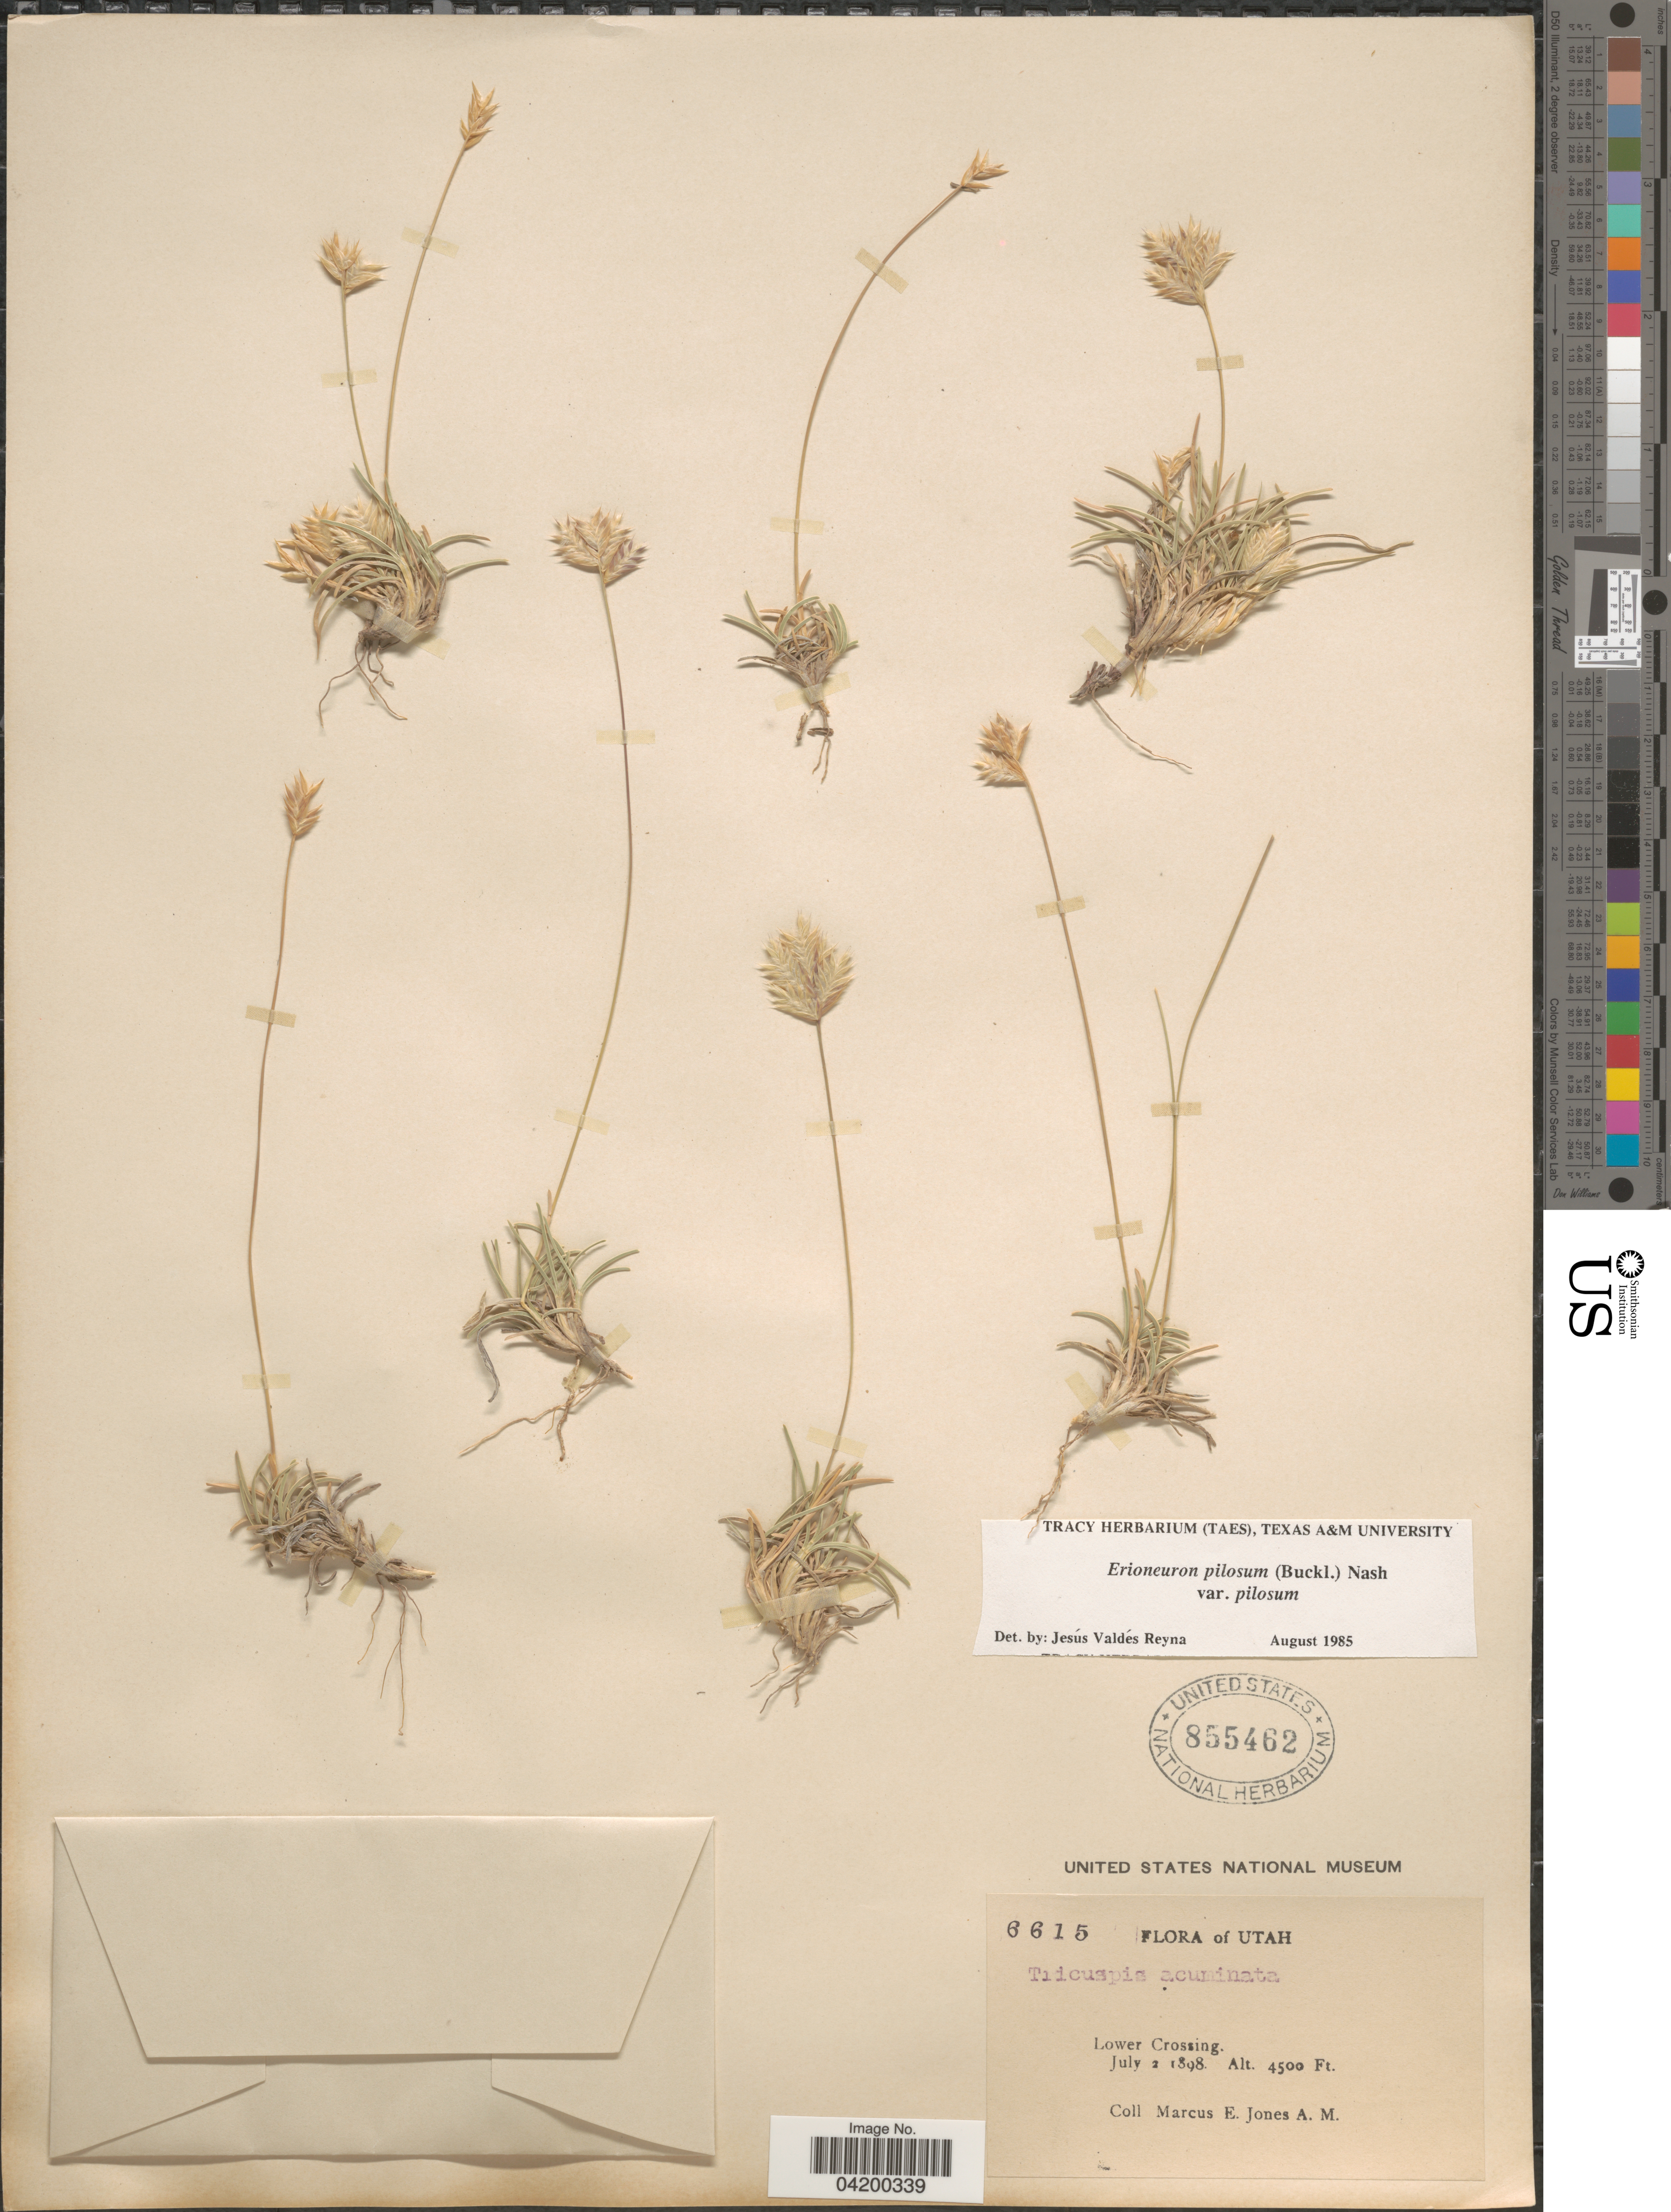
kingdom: Plantae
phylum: Tracheophyta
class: Liliopsida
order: Poales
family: Poaceae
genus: Erioneuron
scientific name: Erioneuron pilosum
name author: (Buckley) Nash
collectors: M. E. Jones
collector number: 6615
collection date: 1898-07-02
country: United States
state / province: Utah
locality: Lower Crossing.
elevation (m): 1372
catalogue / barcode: US 855462